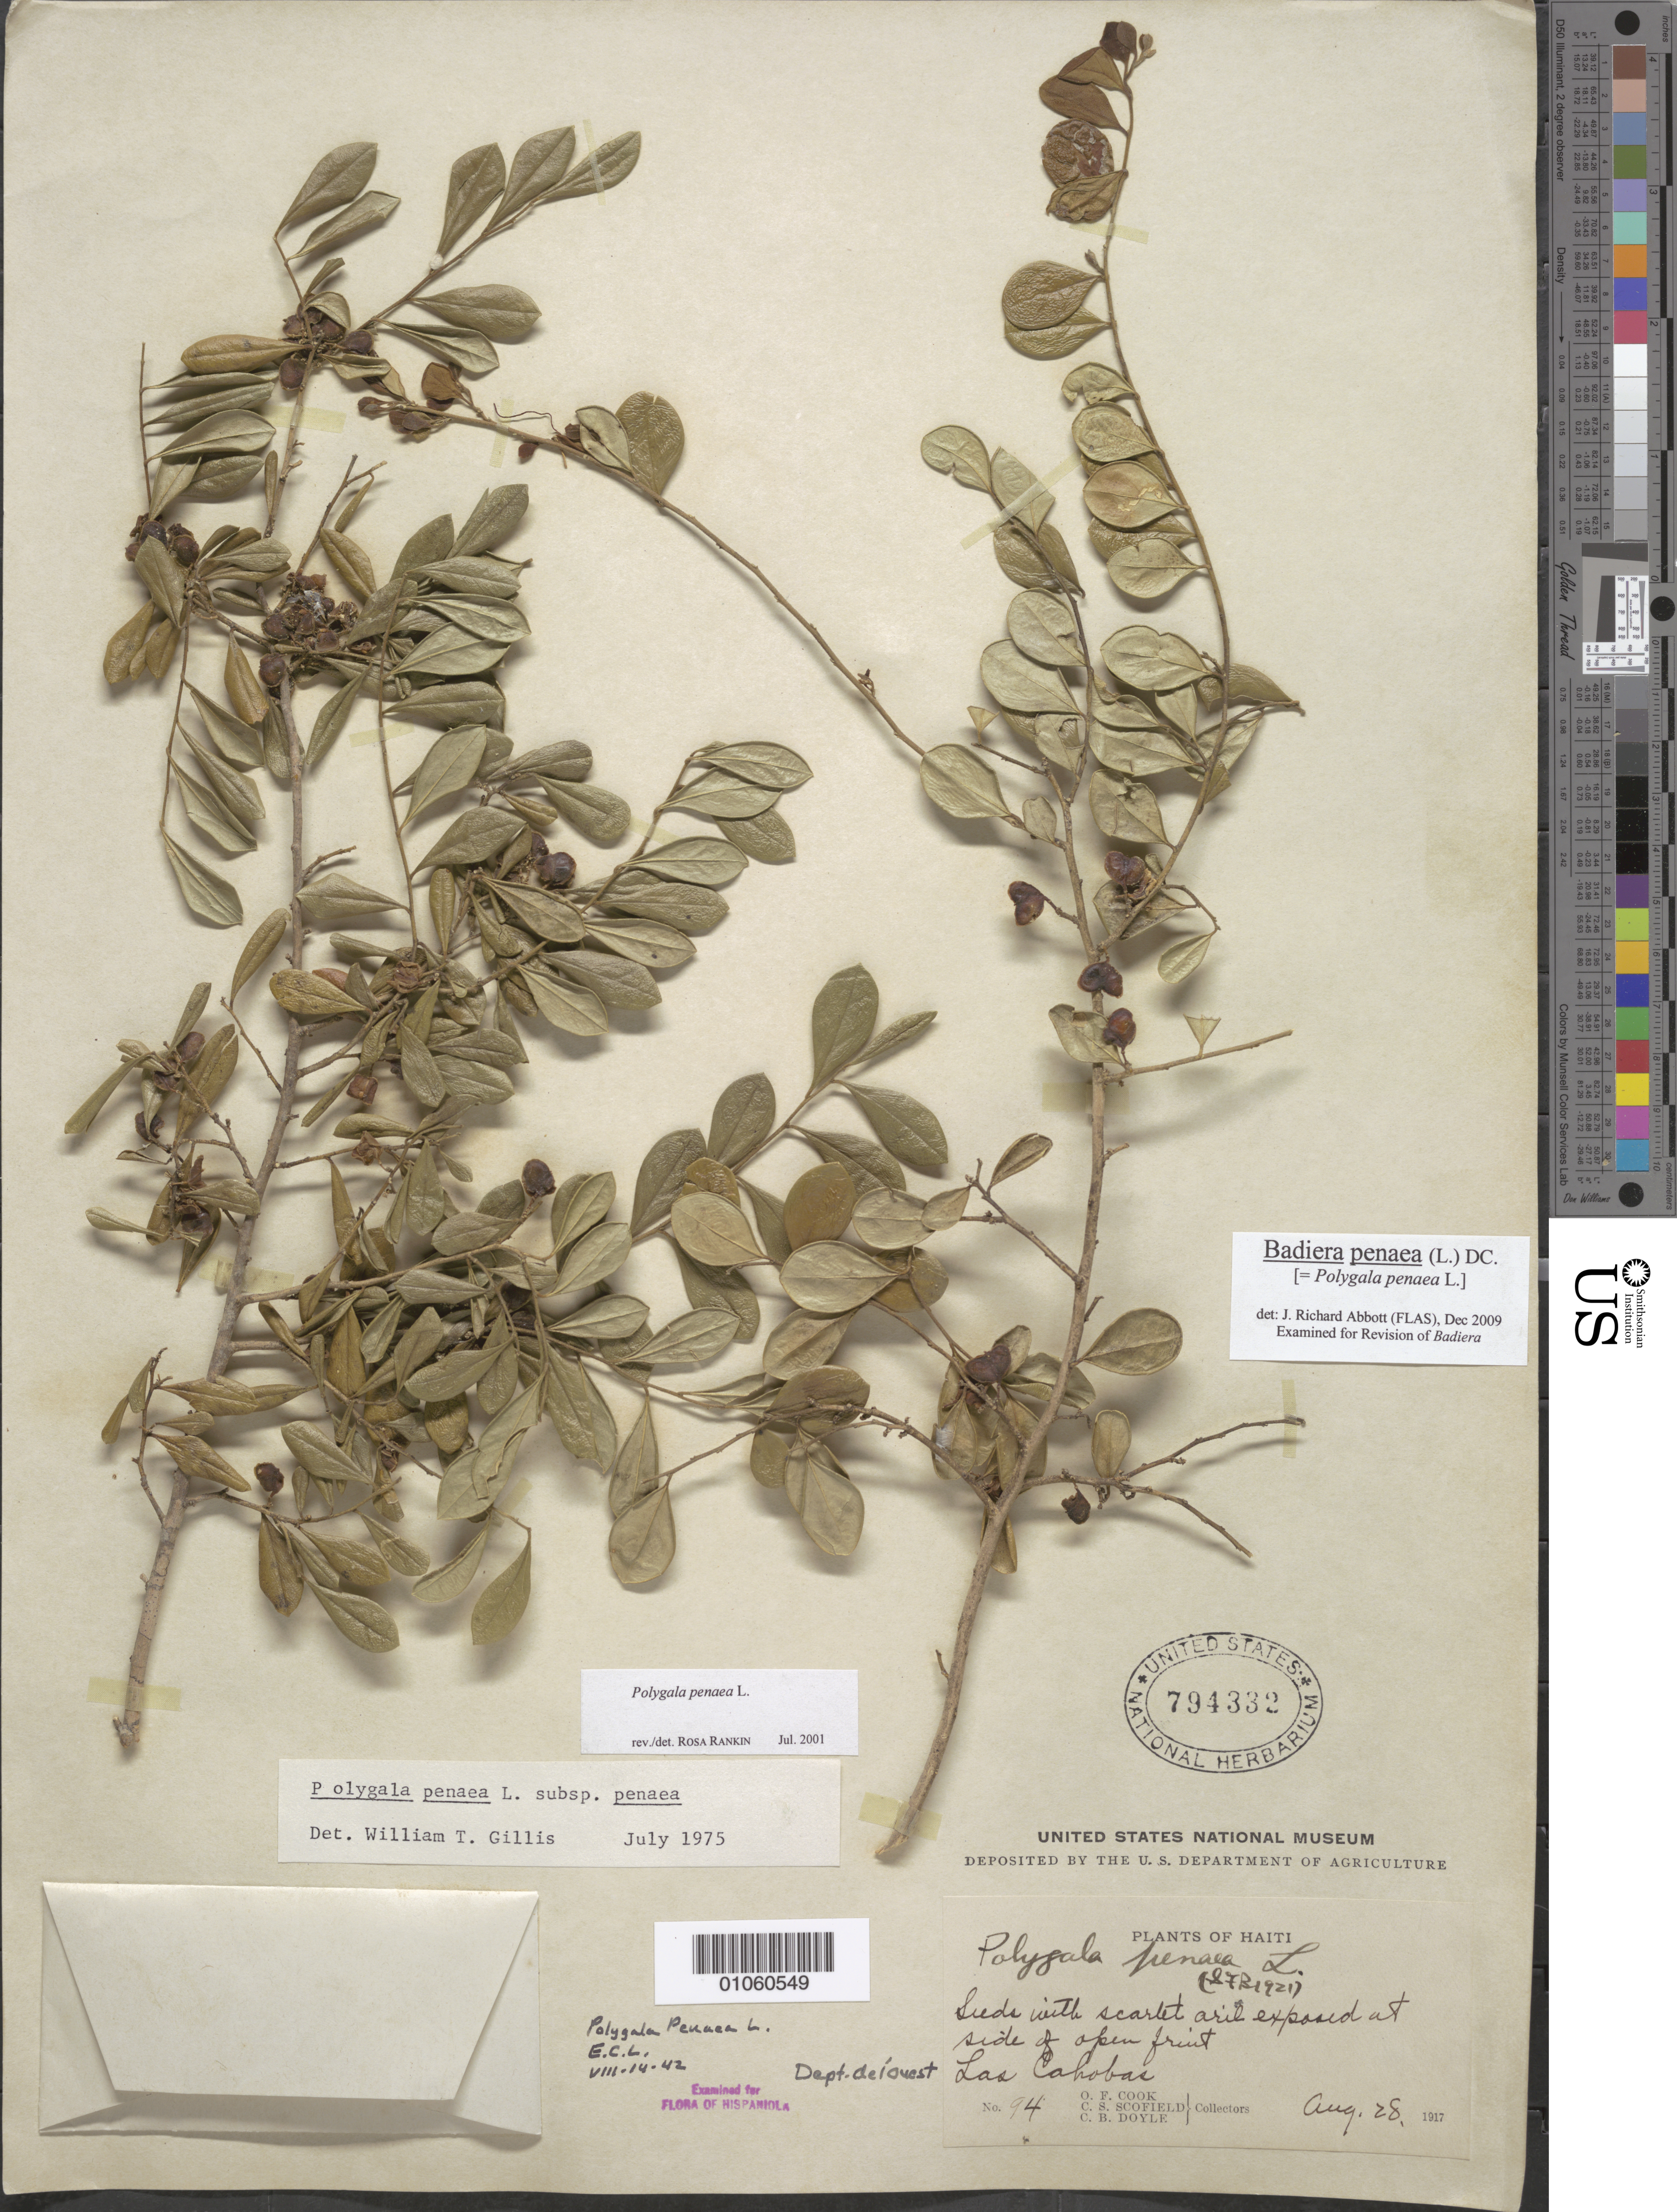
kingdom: Plantae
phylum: Tracheophyta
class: Magnoliopsida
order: Fabales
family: Polygalaceae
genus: Badiera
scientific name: Badiera penaea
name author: (L.) DC.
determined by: Abbott, J. R., (FLAS)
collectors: O. F. Cook, C. Scofield & C. Doyle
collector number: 94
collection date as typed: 28 Aug 1917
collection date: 1917-08-28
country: Haiti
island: Hispaniola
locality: Las Cahobas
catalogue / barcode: US 794332